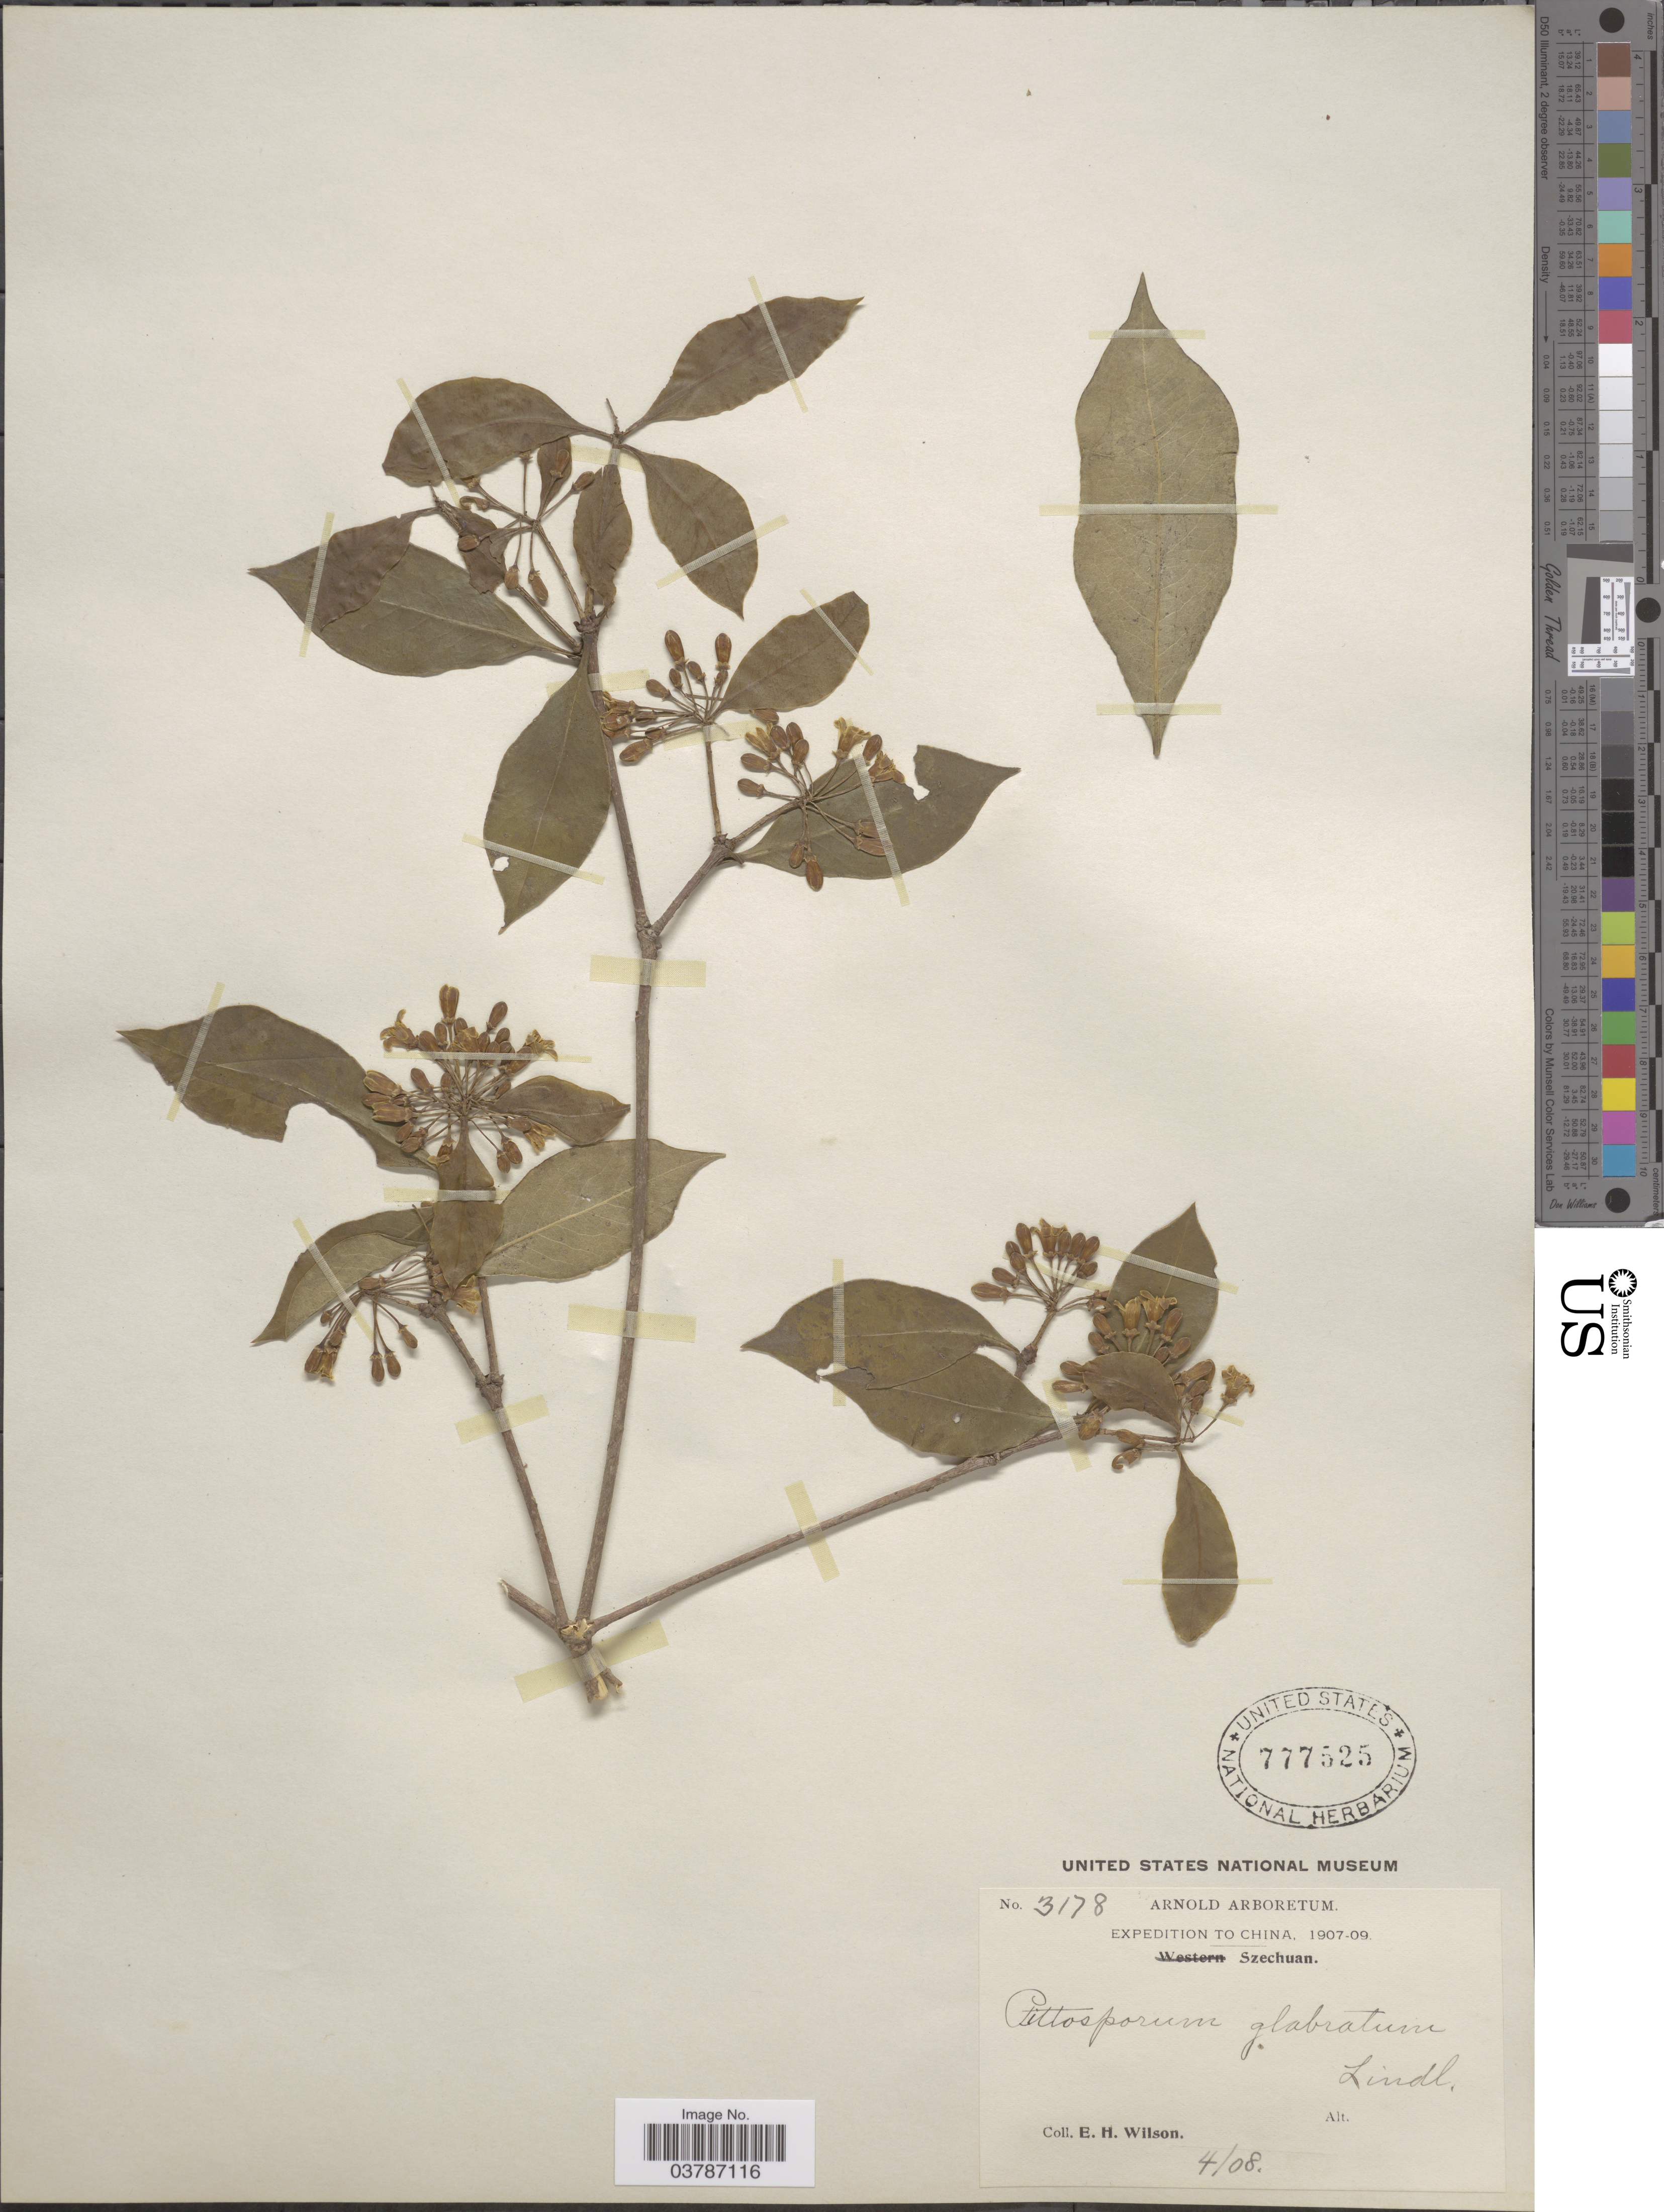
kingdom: Plantae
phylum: Tracheophyta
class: Magnoliopsida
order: Apiales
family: Pittosporaceae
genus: Pittosporum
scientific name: Pittosporum glabratum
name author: Lindl.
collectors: E. Wilson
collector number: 3178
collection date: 1908-04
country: China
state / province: Sichuan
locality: Szechuan.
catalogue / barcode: US 777525